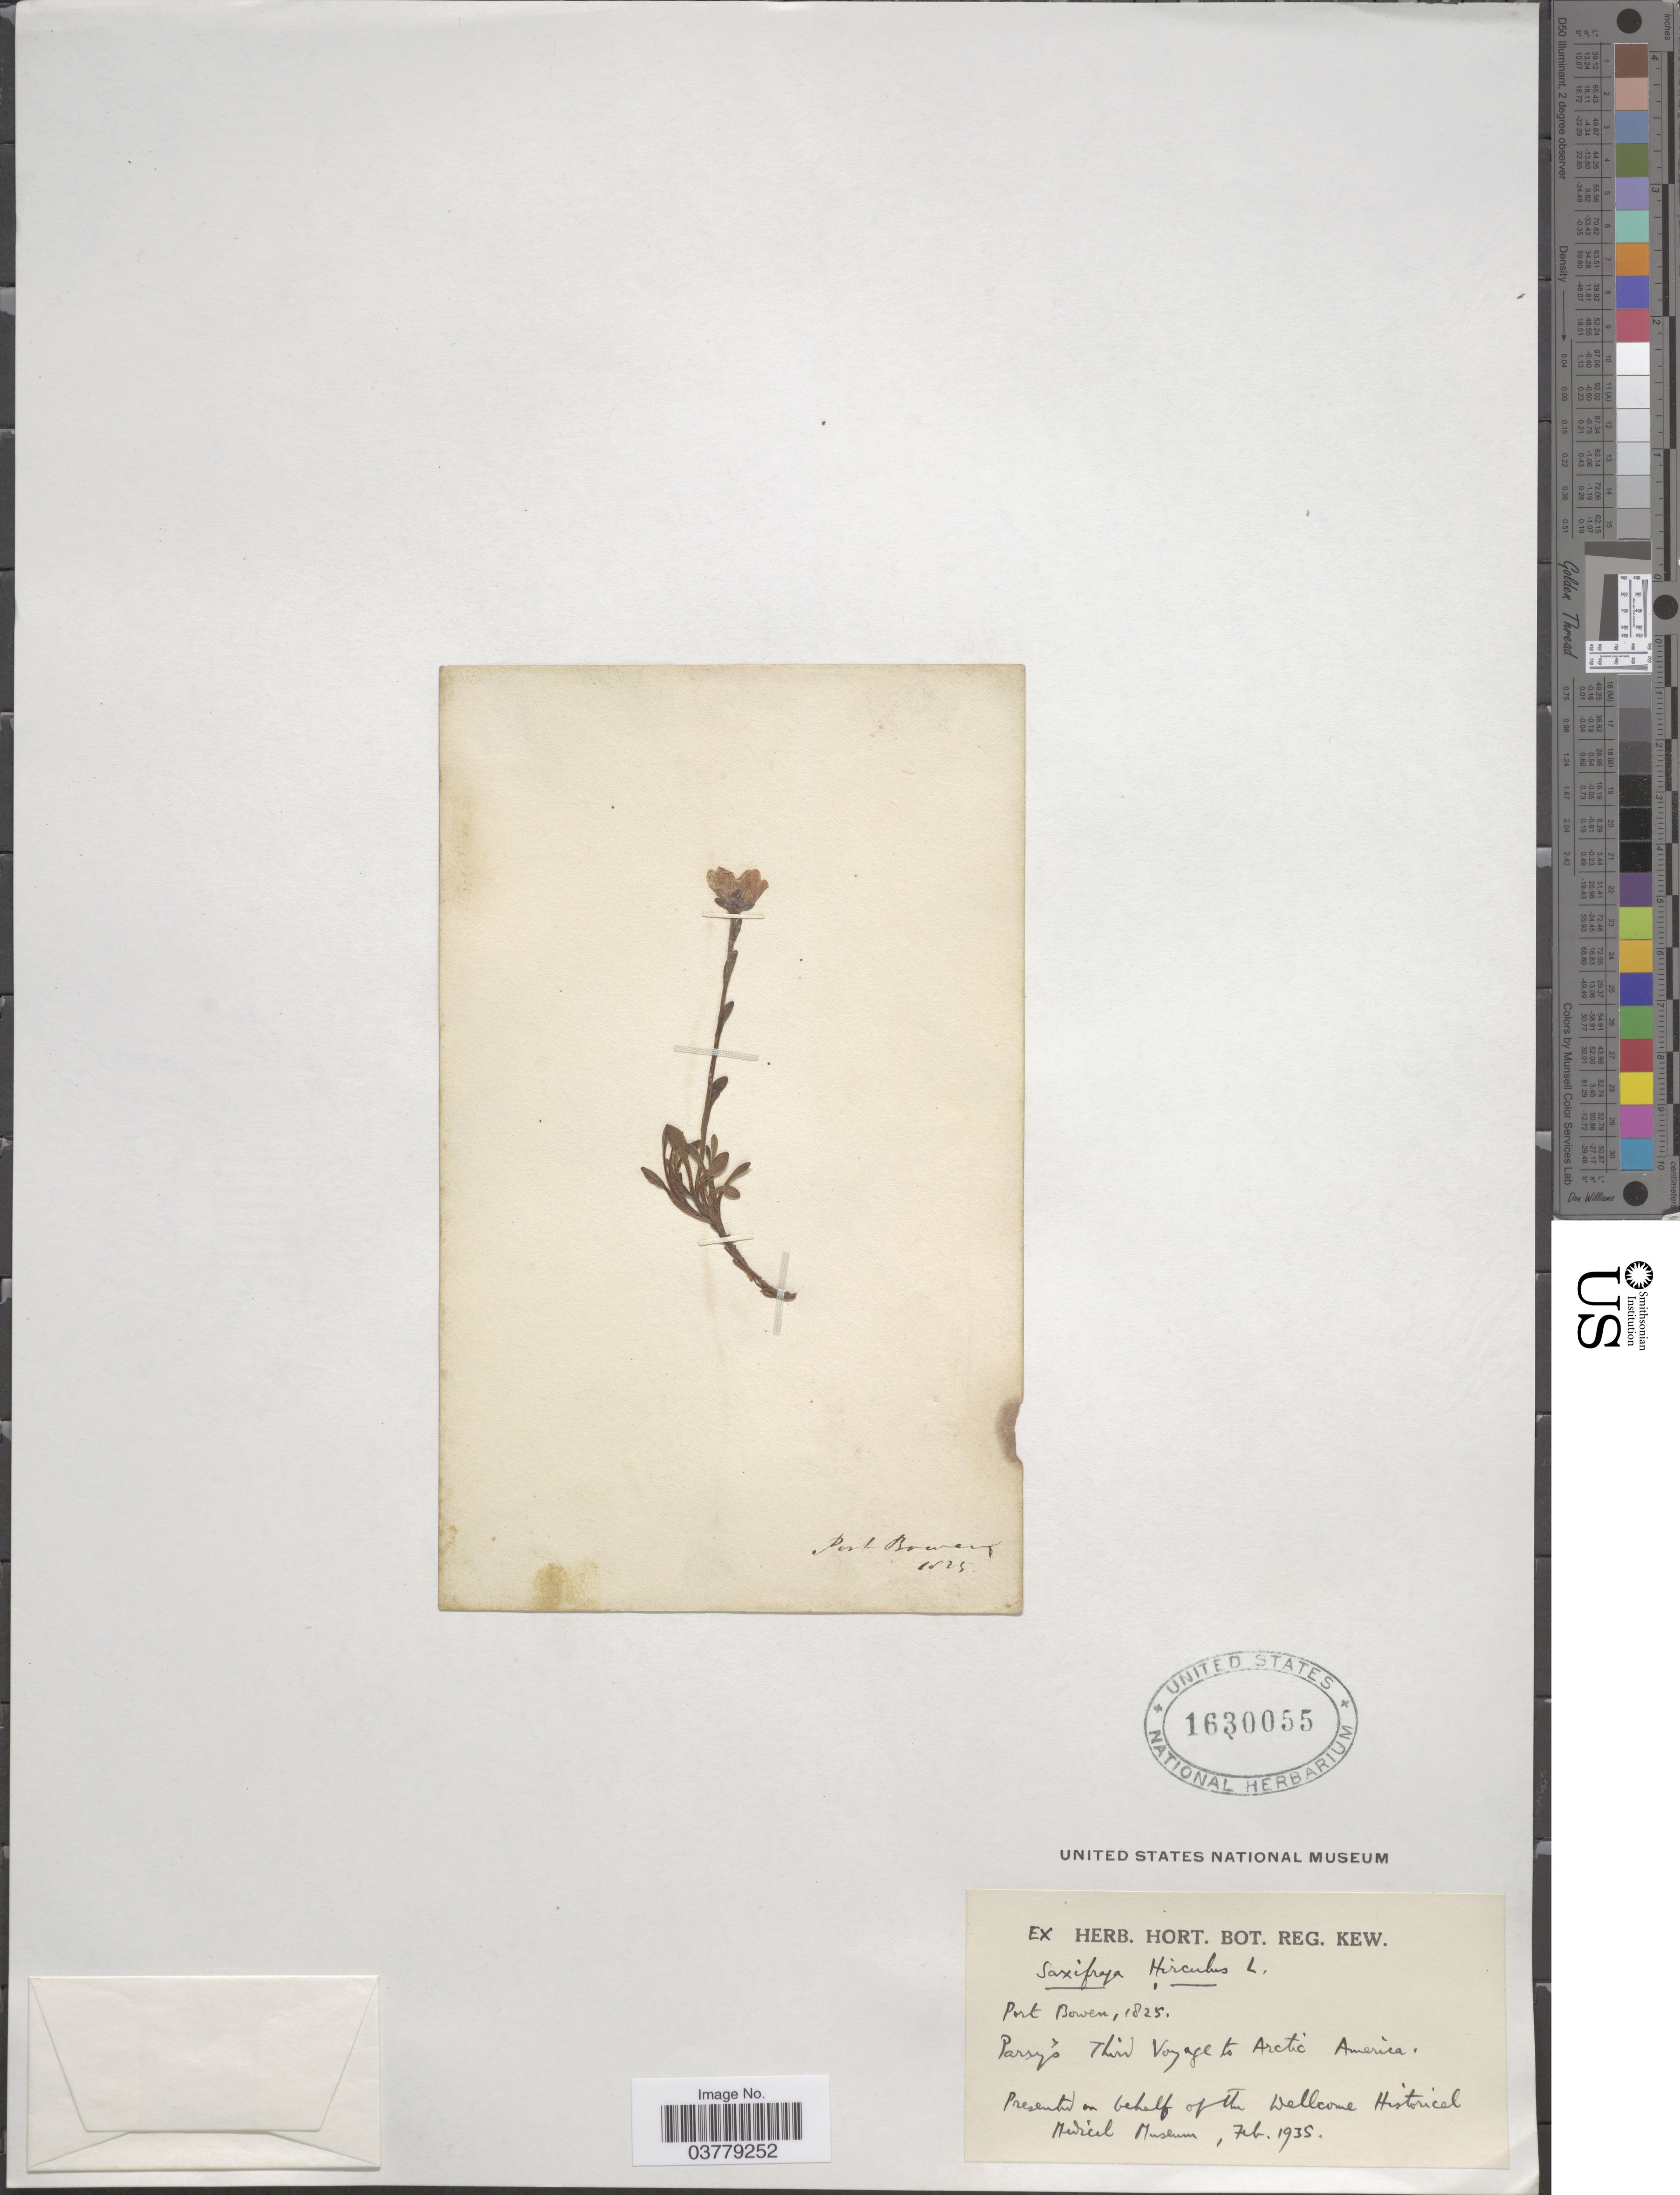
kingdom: Plantae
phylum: Tracheophyta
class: Magnoliopsida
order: Saxifragales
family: Saxifragaceae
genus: Saxifraga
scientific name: Saxifraga hirculus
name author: L.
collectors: ex herb. Hort. Reg. Kew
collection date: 1825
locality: Port Bowen. Parry's Third Voyage to Arctic America.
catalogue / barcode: US 1630055